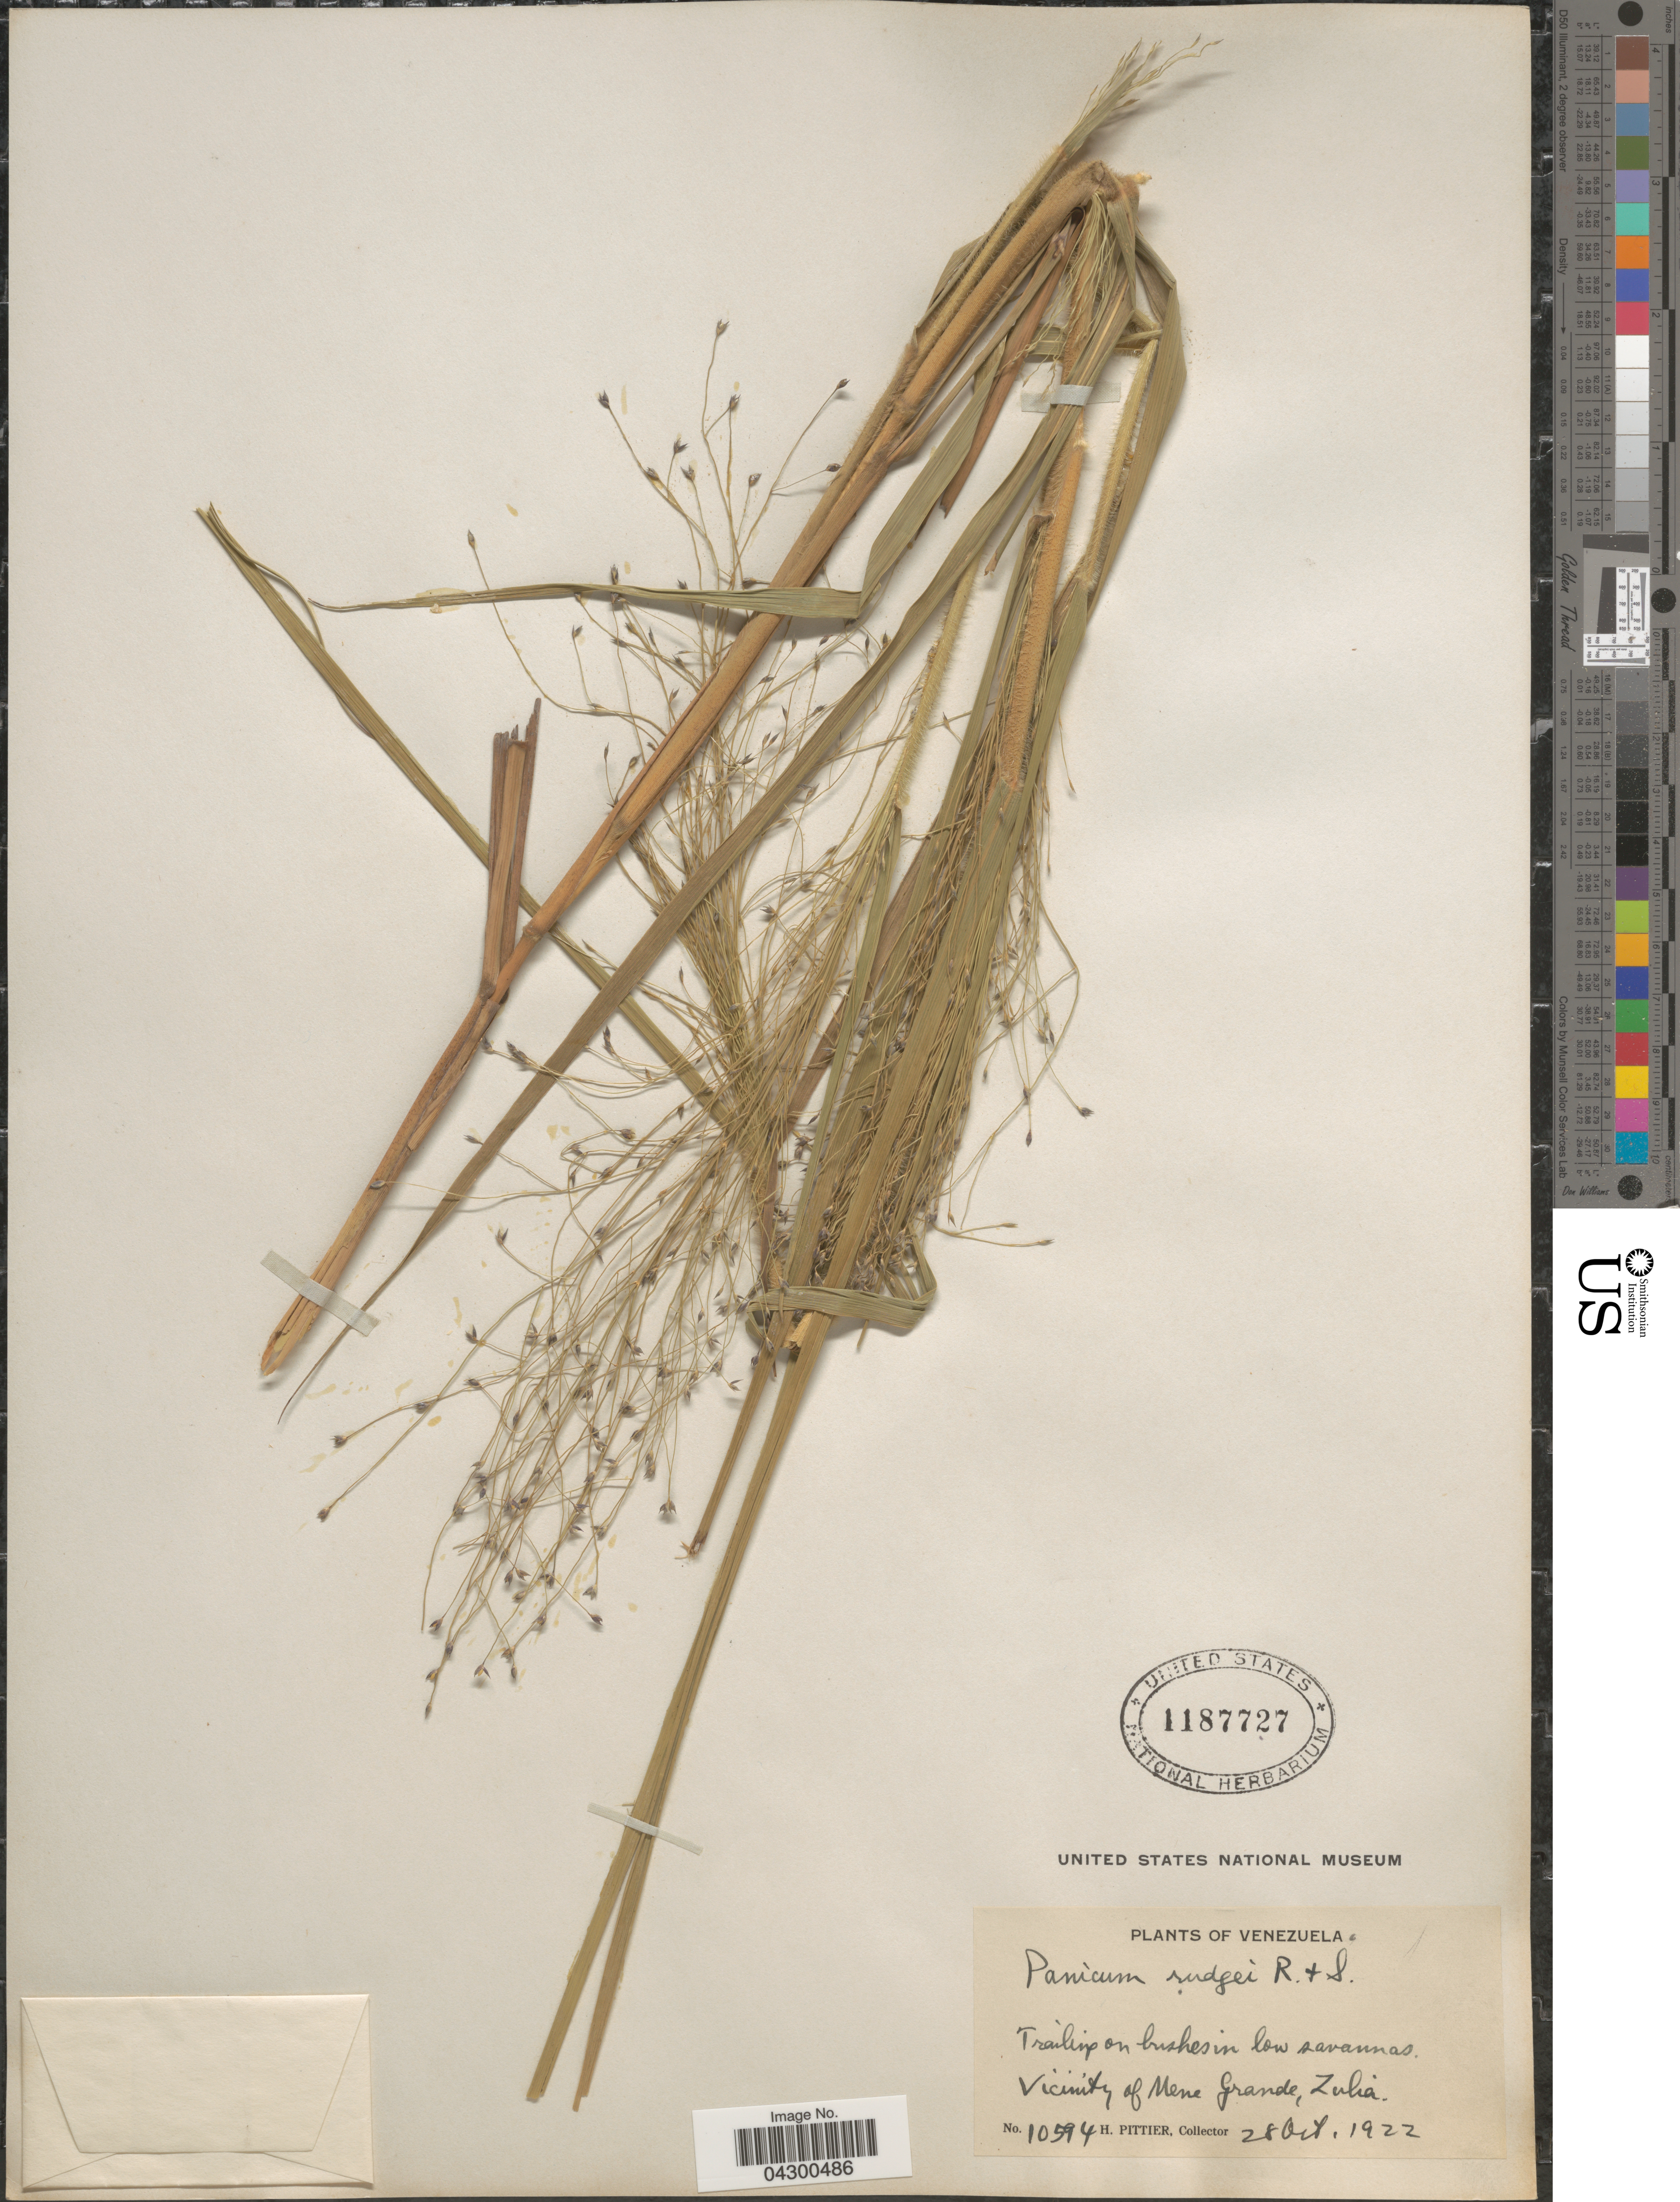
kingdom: Plantae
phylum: Tracheophyta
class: Liliopsida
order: Poales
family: Poaceae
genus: Panicum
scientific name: Panicum rudgei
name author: Roem. & Schult.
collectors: H. F. Pittier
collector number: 10594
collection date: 1922-10-28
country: Venezuela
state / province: Zulia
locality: Trailing on bushes in low savannas. Vicinity of Mene Grande.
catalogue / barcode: US 1187727